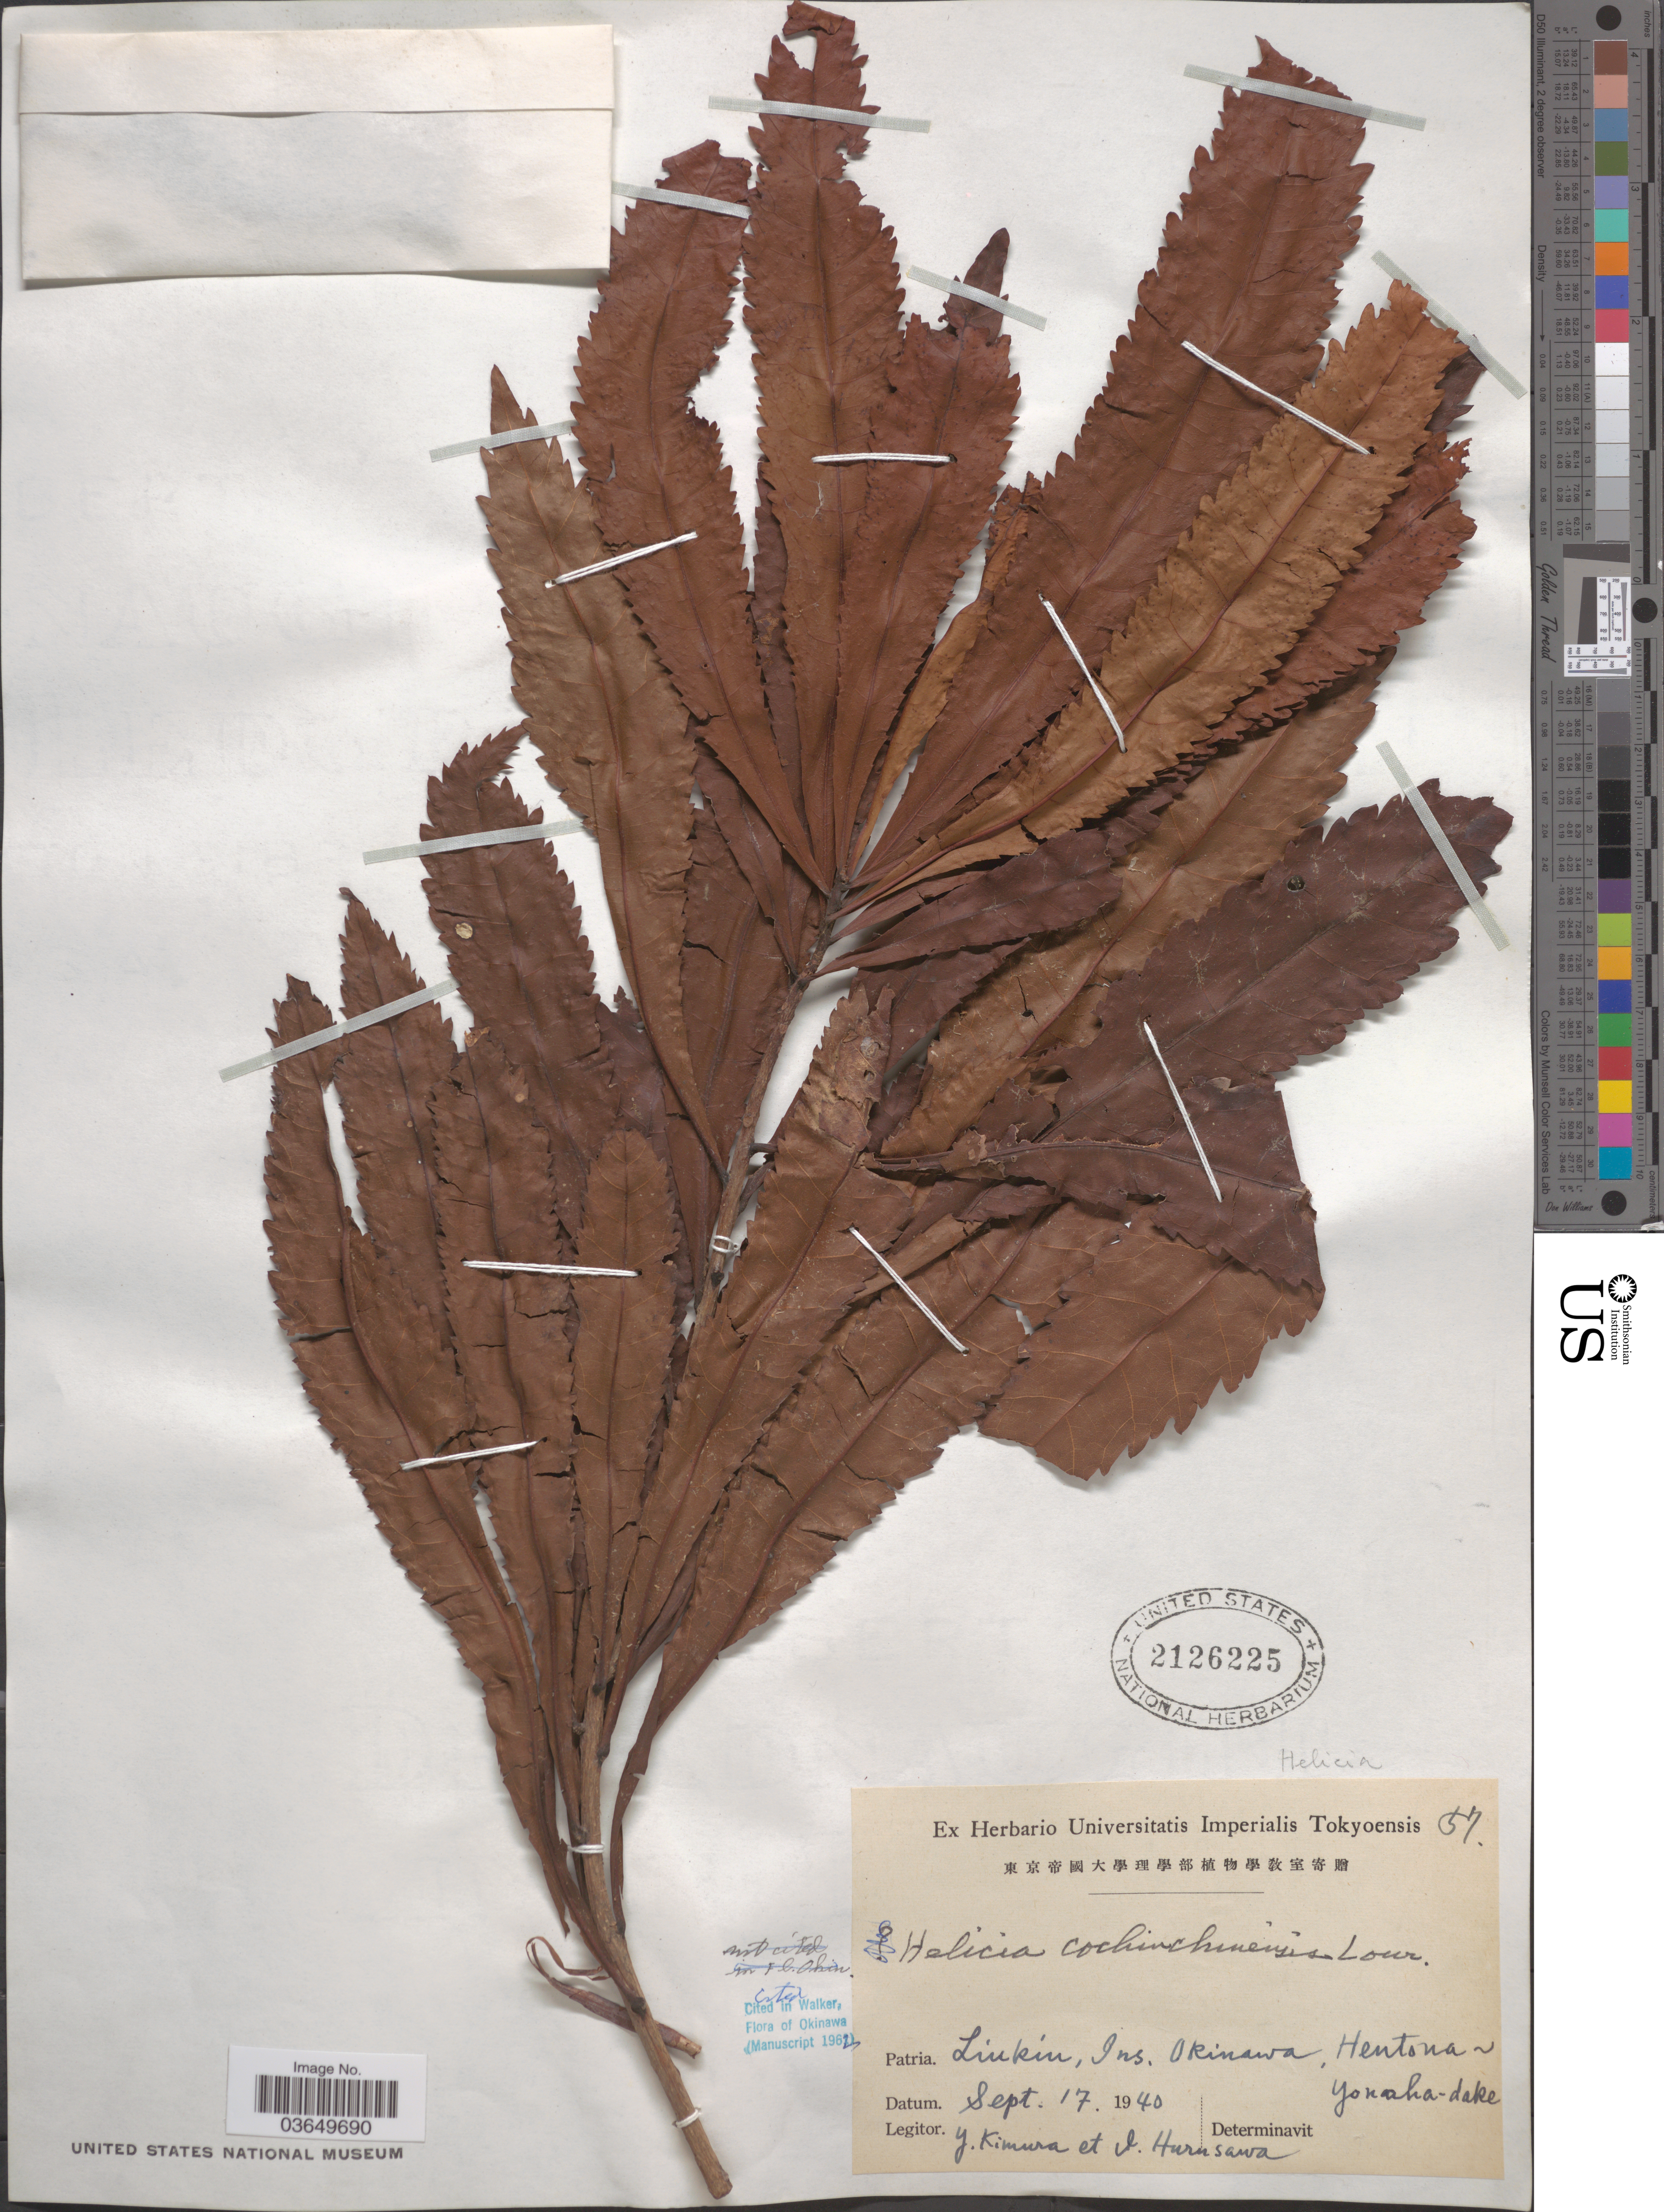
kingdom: Plantae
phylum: Tracheophyta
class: Magnoliopsida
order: Proteales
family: Proteaceae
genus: Helicia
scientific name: Helicia cochinchinensis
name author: Lour.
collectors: Y. Kimura & I. Hurusawa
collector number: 57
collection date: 1940-09-17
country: Japan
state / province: Okinawa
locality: Liukiu, Ins. Okinawa, Hentona~Yonaha-dake.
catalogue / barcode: US 2126225